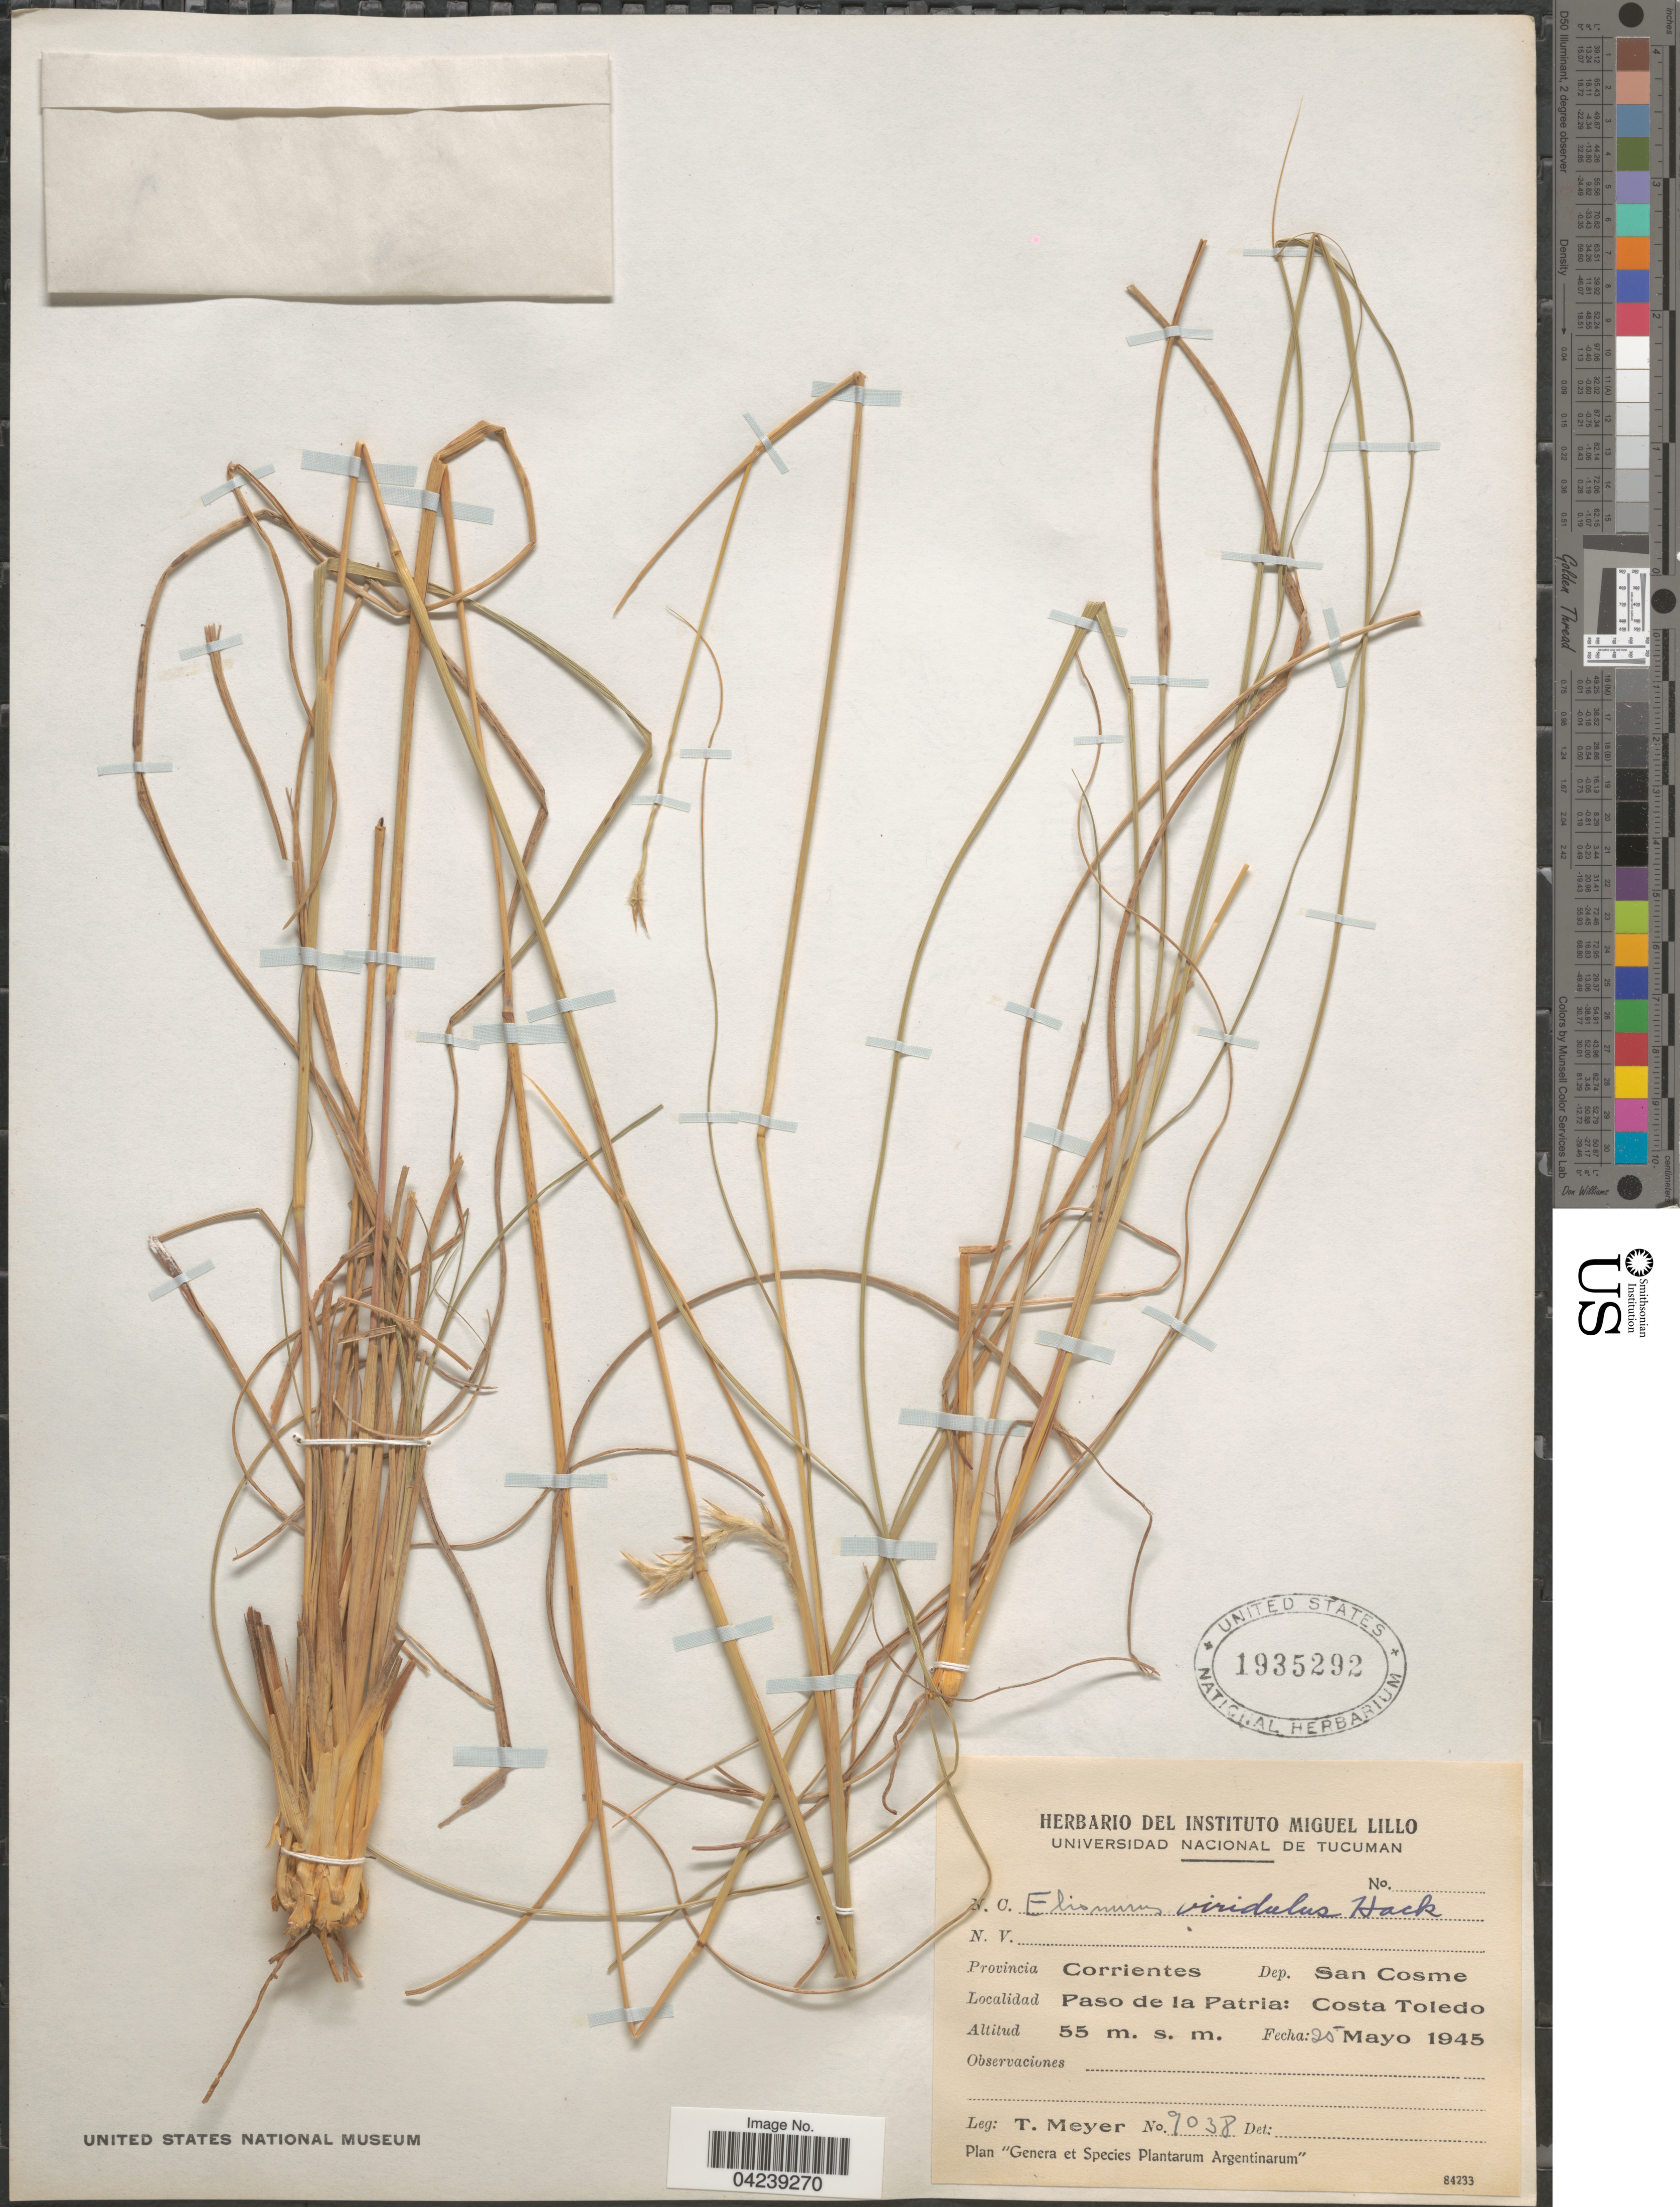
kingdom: Plantae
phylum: Tracheophyta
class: Liliopsida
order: Poales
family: Poaceae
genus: Elionurus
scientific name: Elionurus muticus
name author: (Spreng.) Kuntze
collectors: T. Meyer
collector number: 7038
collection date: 1945-05-25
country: Argentina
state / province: Corrientes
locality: Dep. San Cosme. Paso de la Patria: Costa Toledo.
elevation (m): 55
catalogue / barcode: US 1935292